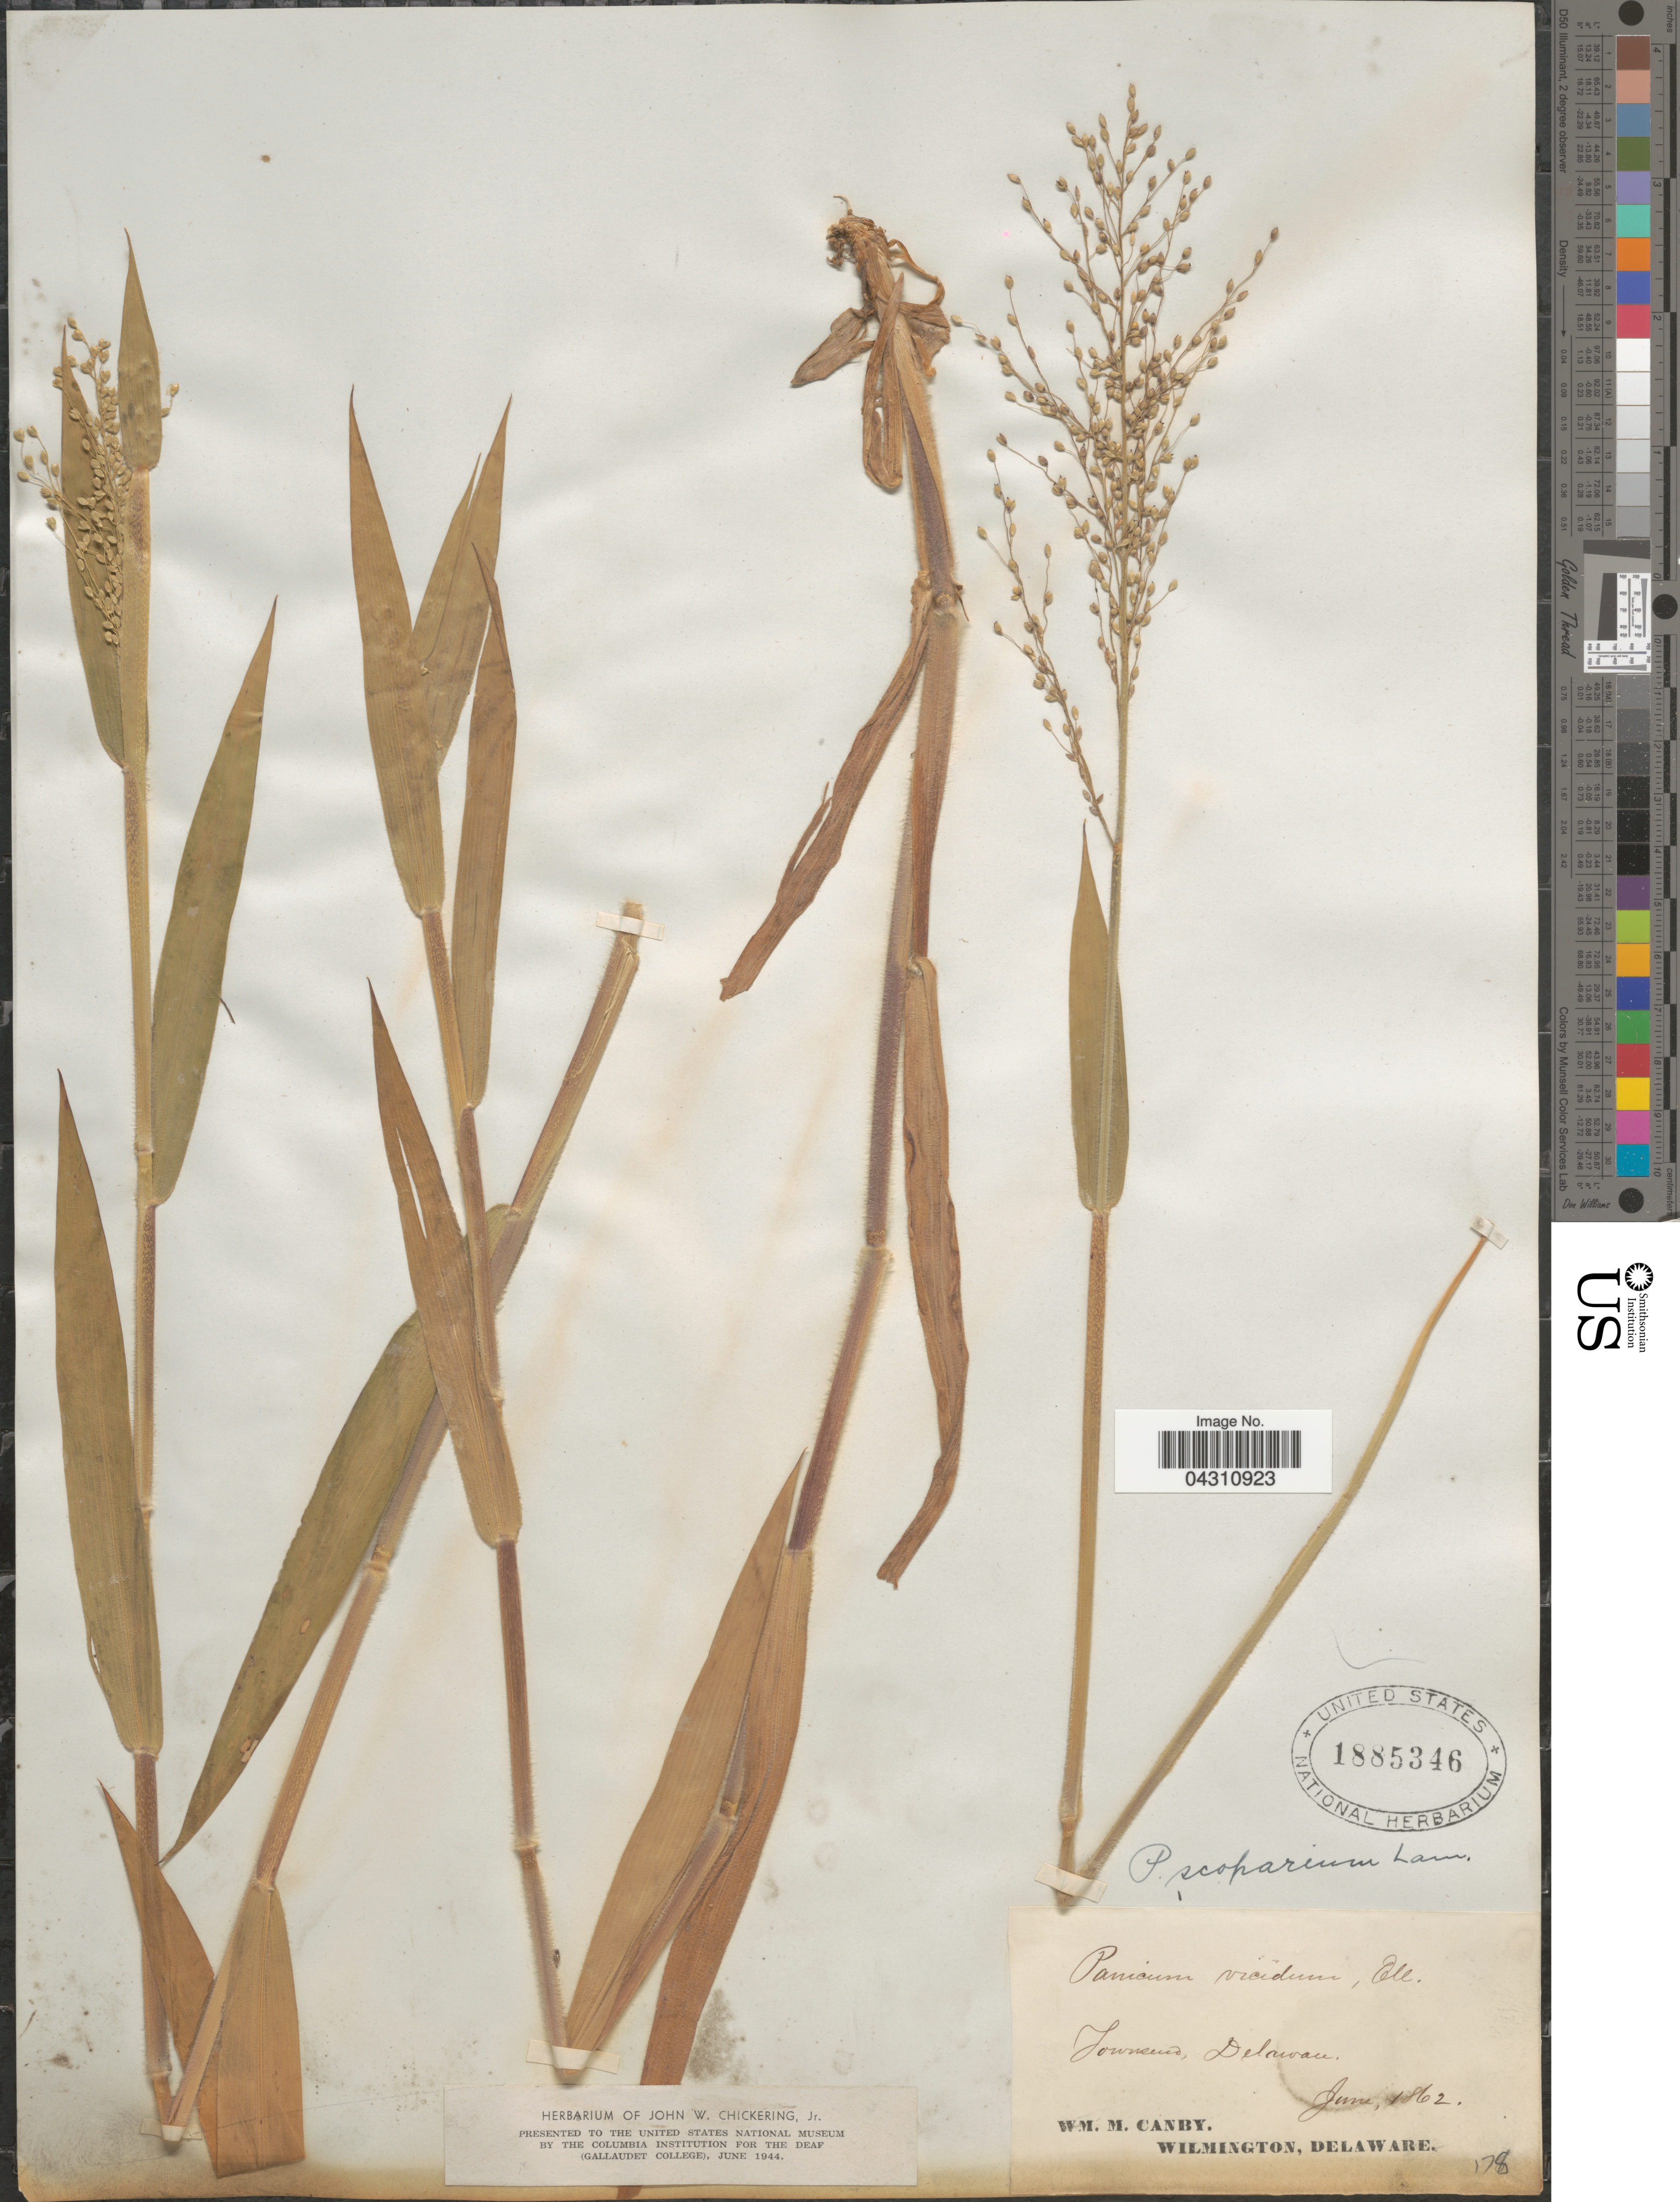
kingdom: Plantae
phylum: Tracheophyta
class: Liliopsida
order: Poales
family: Poaceae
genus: Dichanthelium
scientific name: Dichanthelium scoparium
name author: (Lam.) Gould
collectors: W. M. Canby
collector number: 178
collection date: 1862-06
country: United States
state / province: Delaware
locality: Townsend.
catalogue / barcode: US 1885346